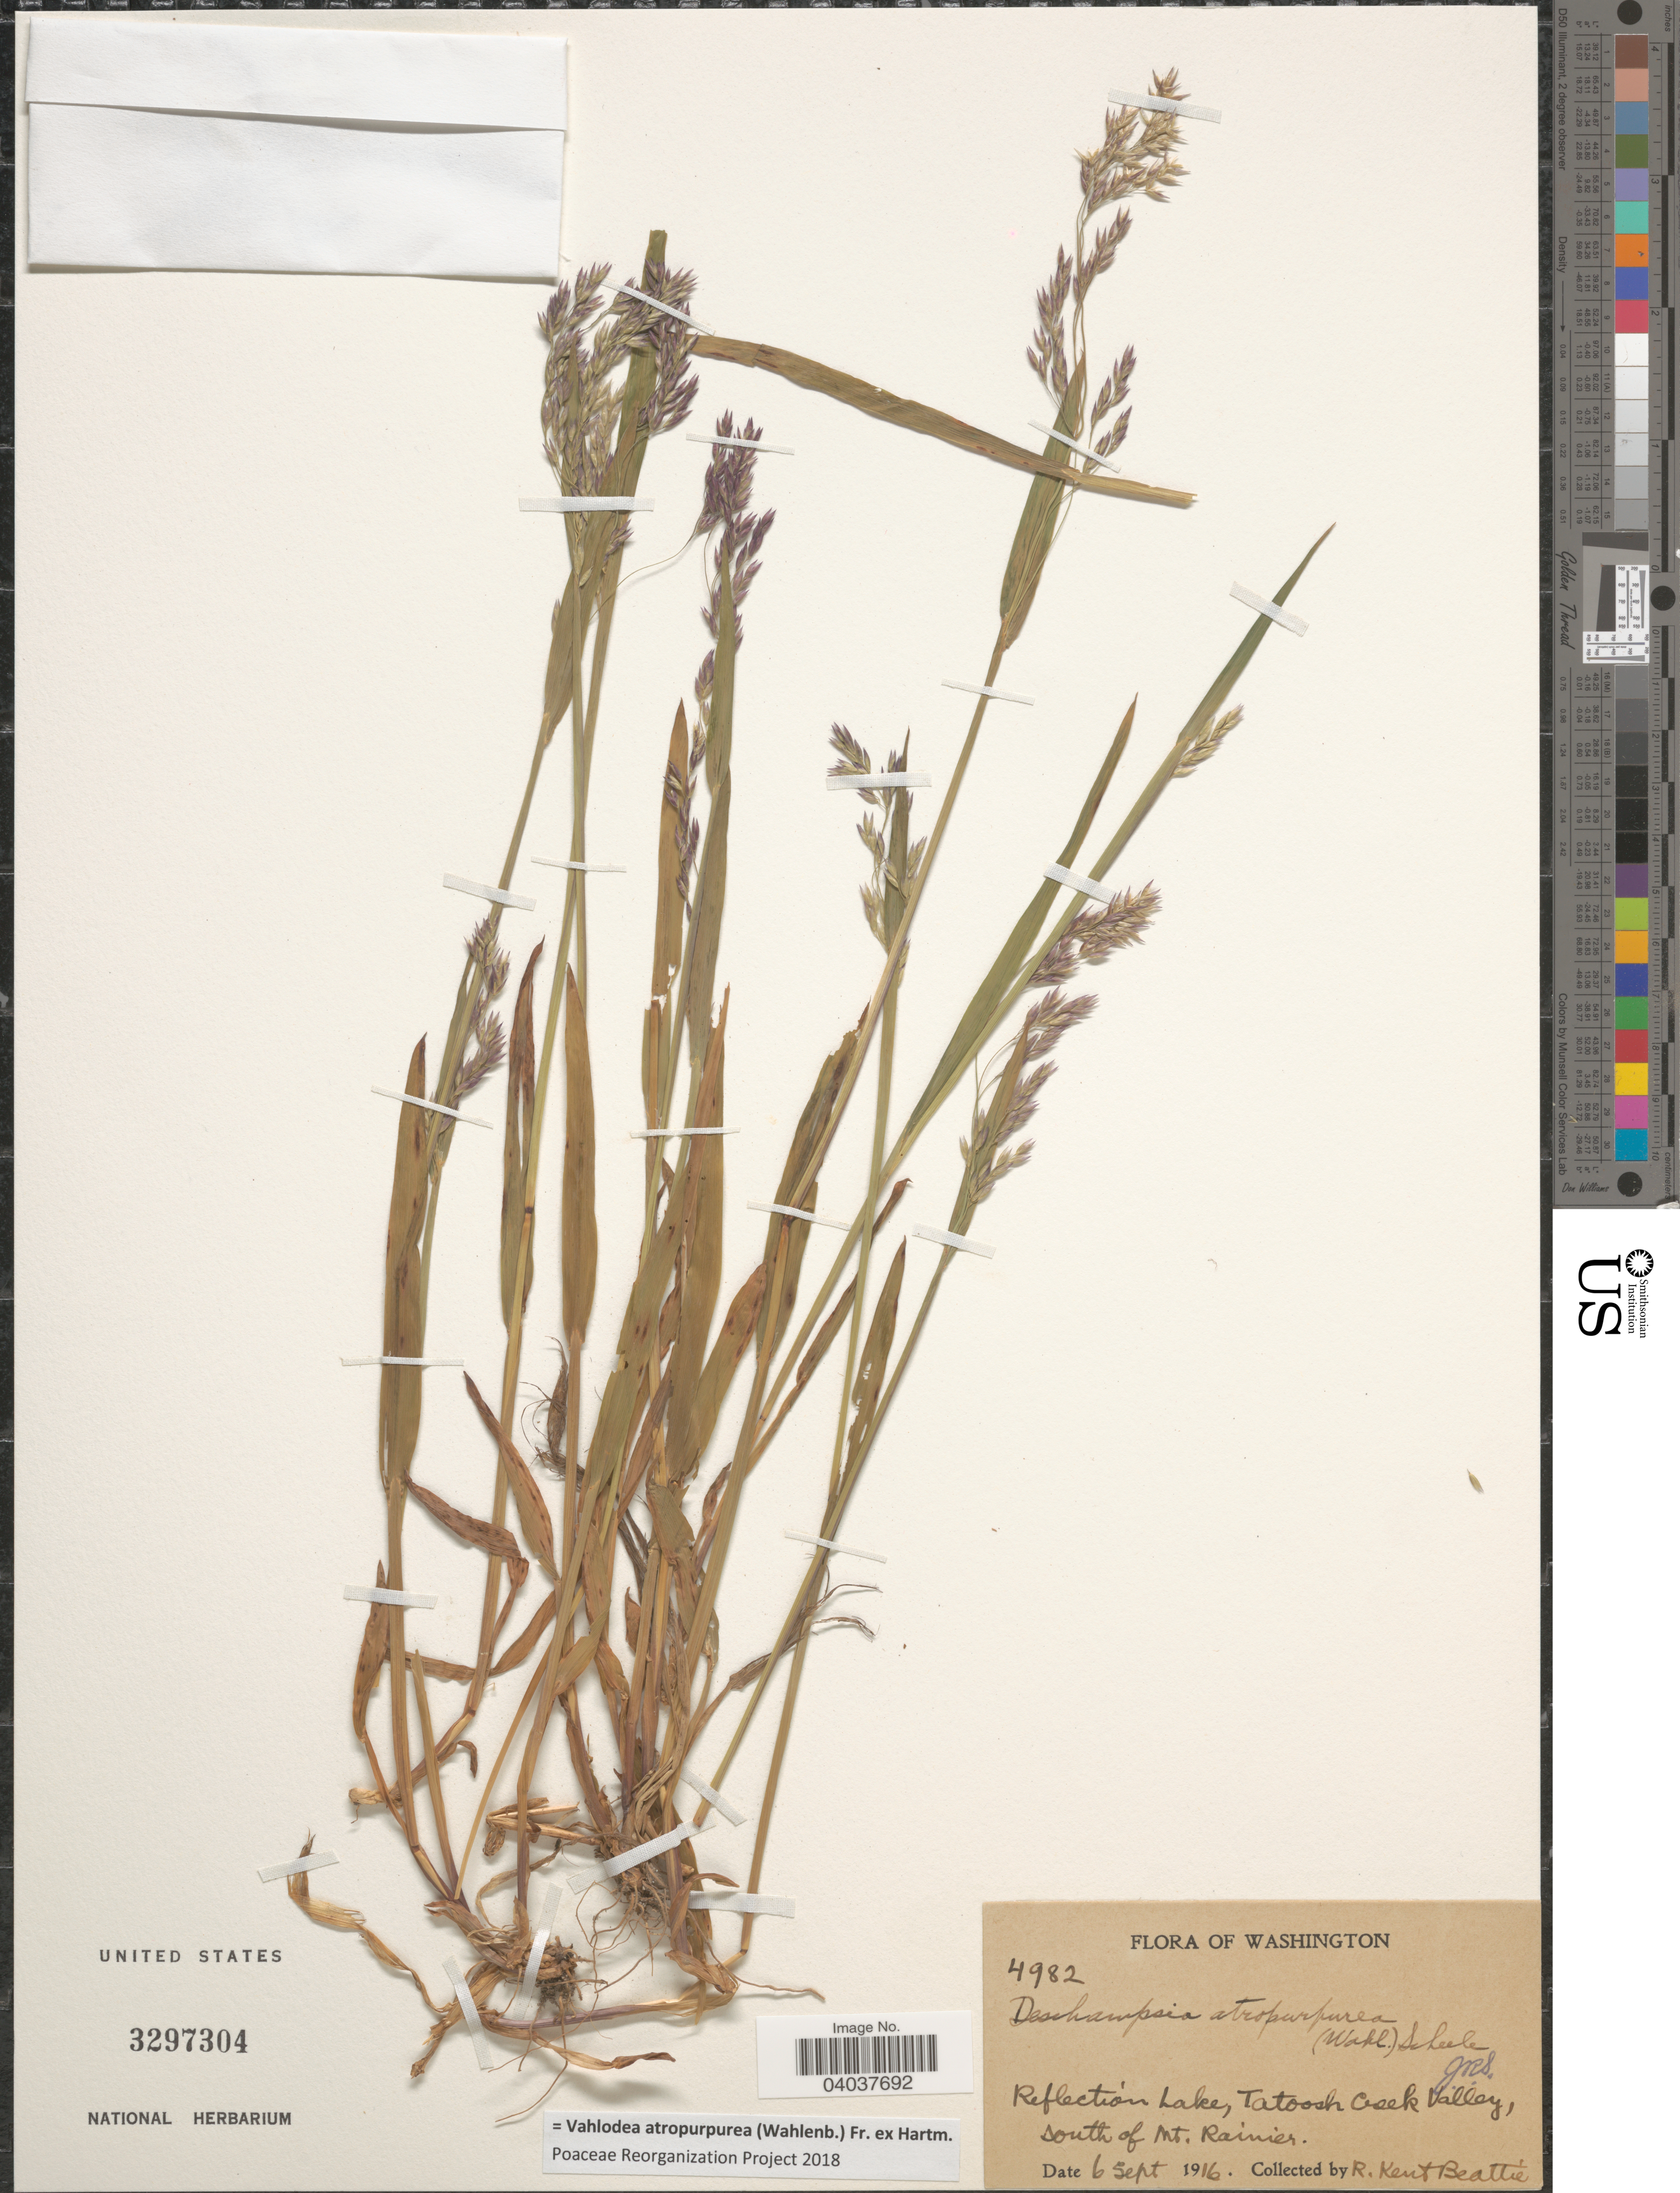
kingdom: Plantae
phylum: Tracheophyta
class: Liliopsida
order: Poales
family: Poaceae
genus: Vahlodea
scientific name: Vahlodea atropurpurea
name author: (Wahlenb.) Fr. ex Hartm.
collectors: R. K. Beattie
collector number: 4982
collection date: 1916-09-06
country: United States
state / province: Washington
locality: Reflection Lake, Tatoosh Creek Valley, south of Mt. Rainier.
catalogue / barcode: US 3297304